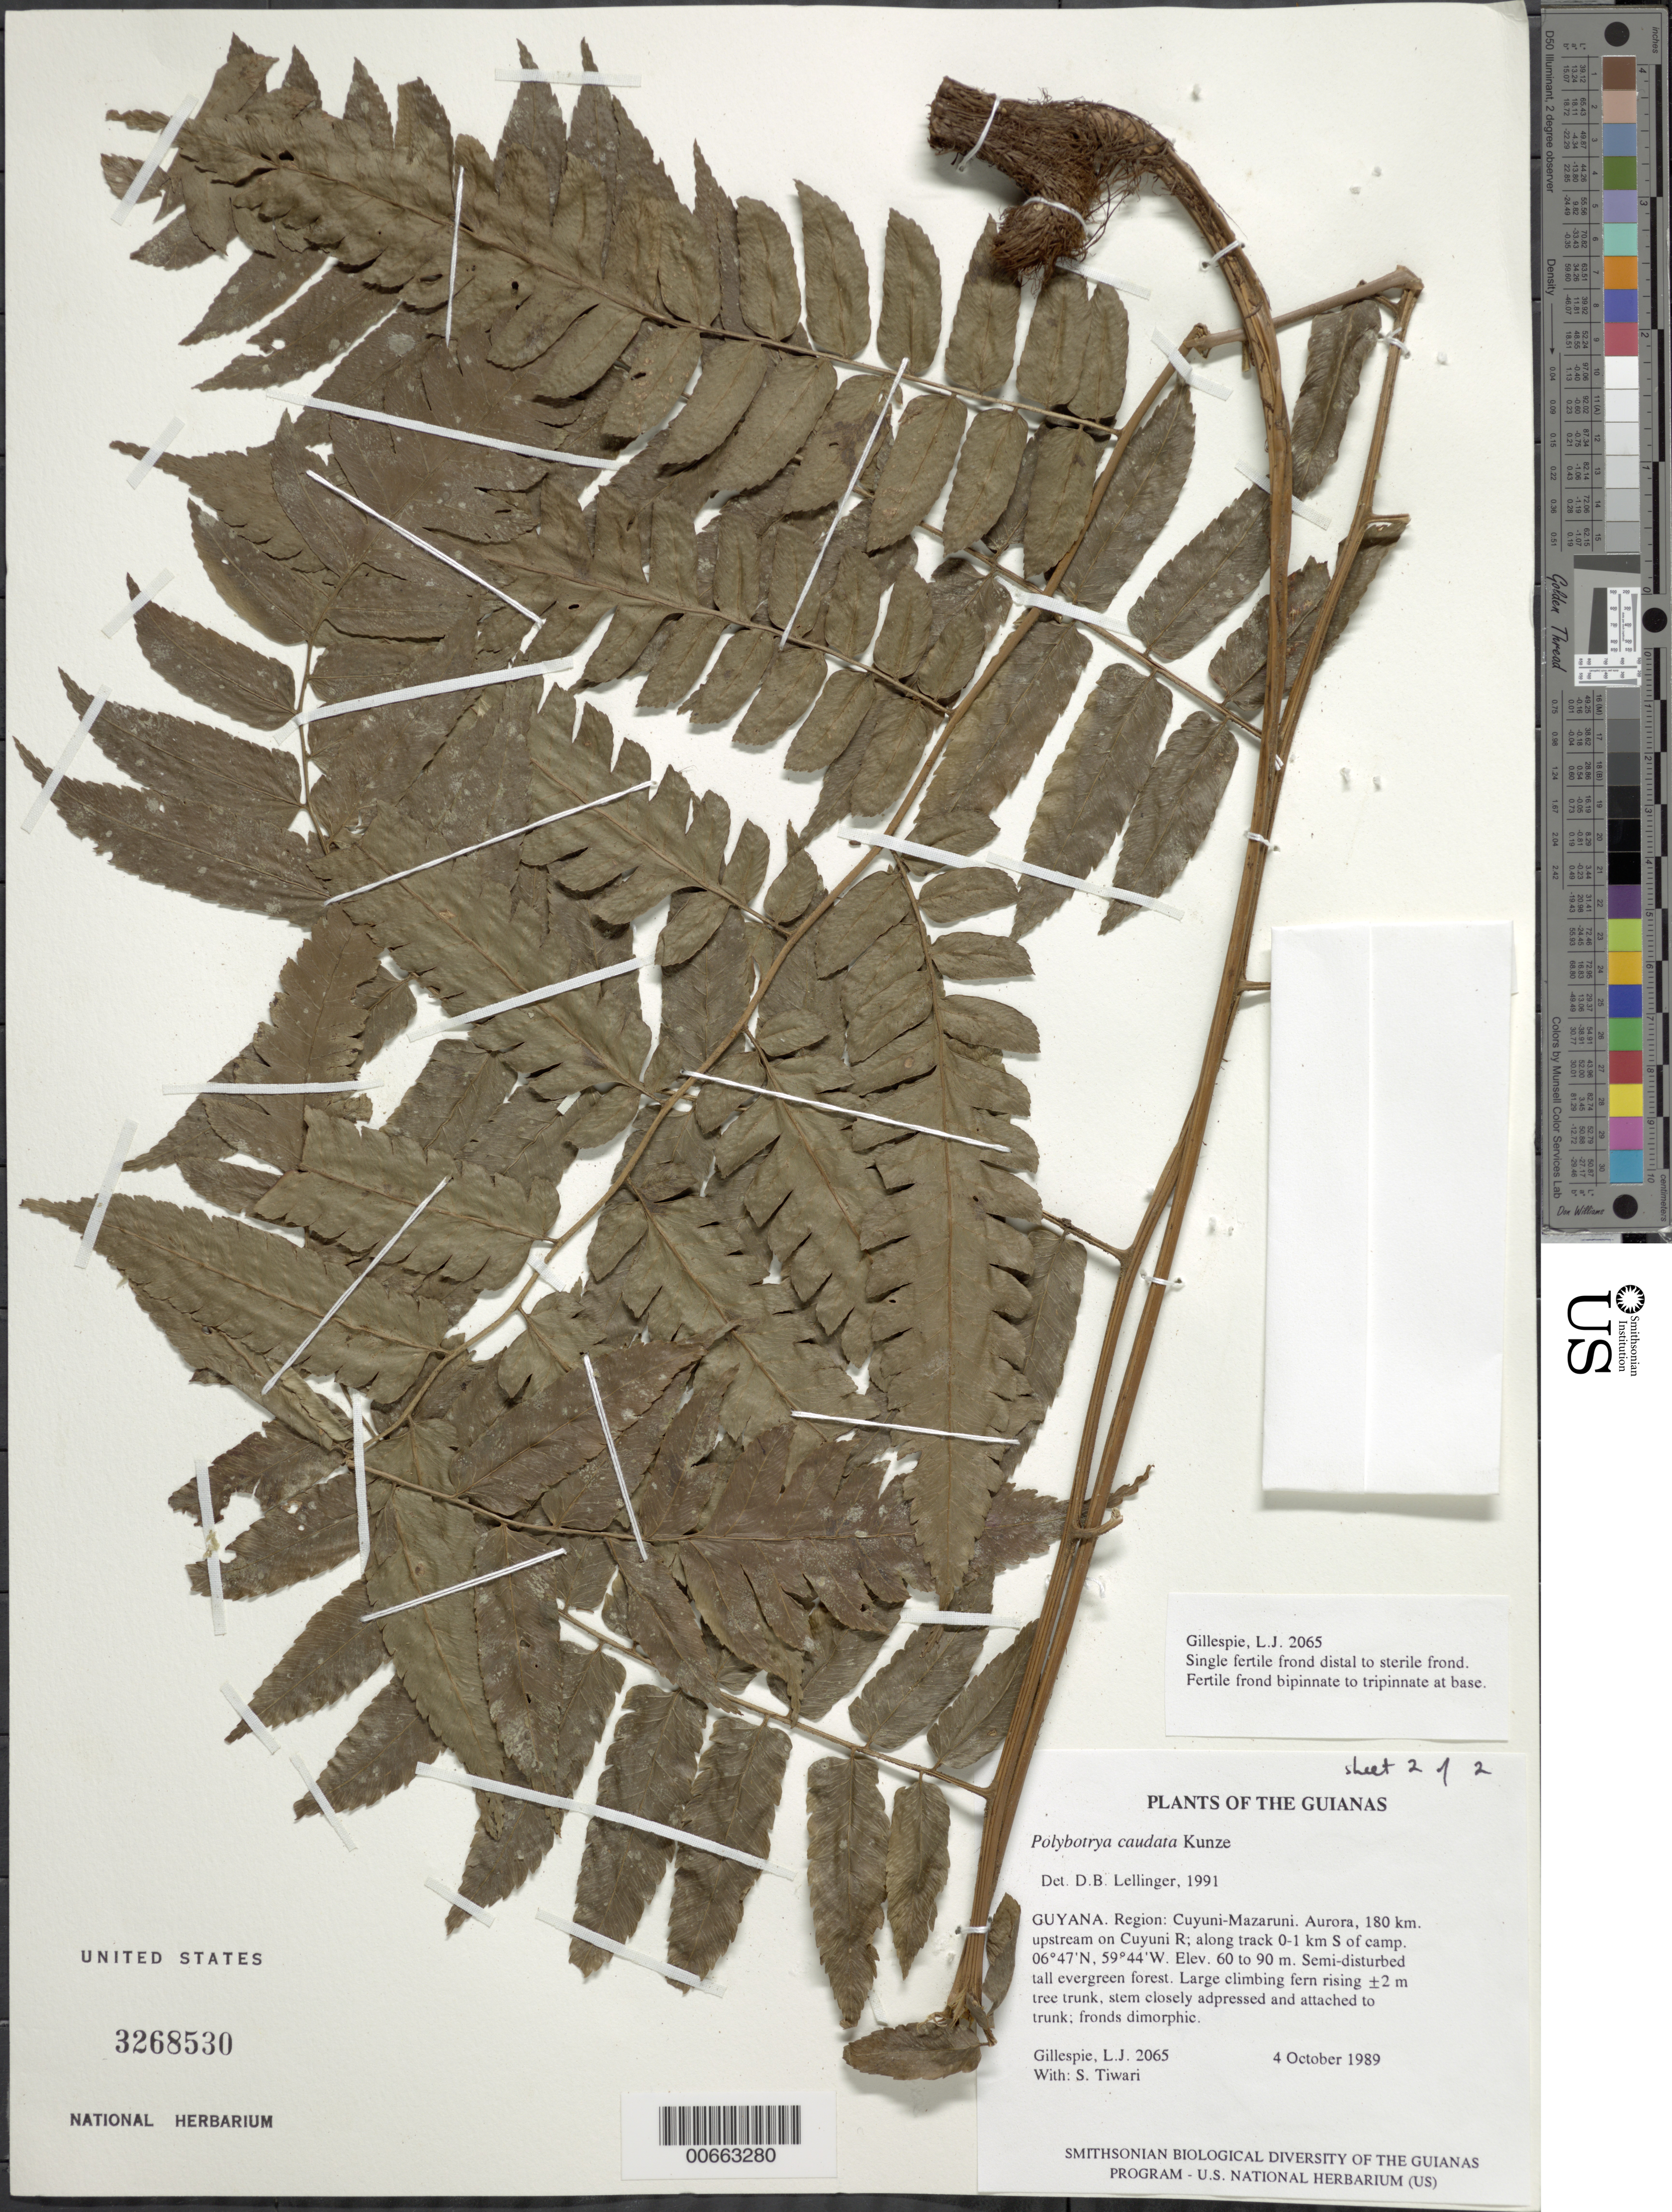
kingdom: Plantae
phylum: Tracheophyta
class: Polypodiopsida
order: Polypodiales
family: Dryopteridaceae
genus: Polybotrya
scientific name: Polybotrya caudata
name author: Kunze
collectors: L. J. Gillespie & S. Tiwari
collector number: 2065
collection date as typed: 4 October 1989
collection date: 1989-10-04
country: Guyana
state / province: Cuyuni-Mazaruni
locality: Aurora, 180 km. upstream on Cuyuni R; along track 0-1 km S of camp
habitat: Semi-disturbed tall evergreen forest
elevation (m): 60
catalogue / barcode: US 3268530